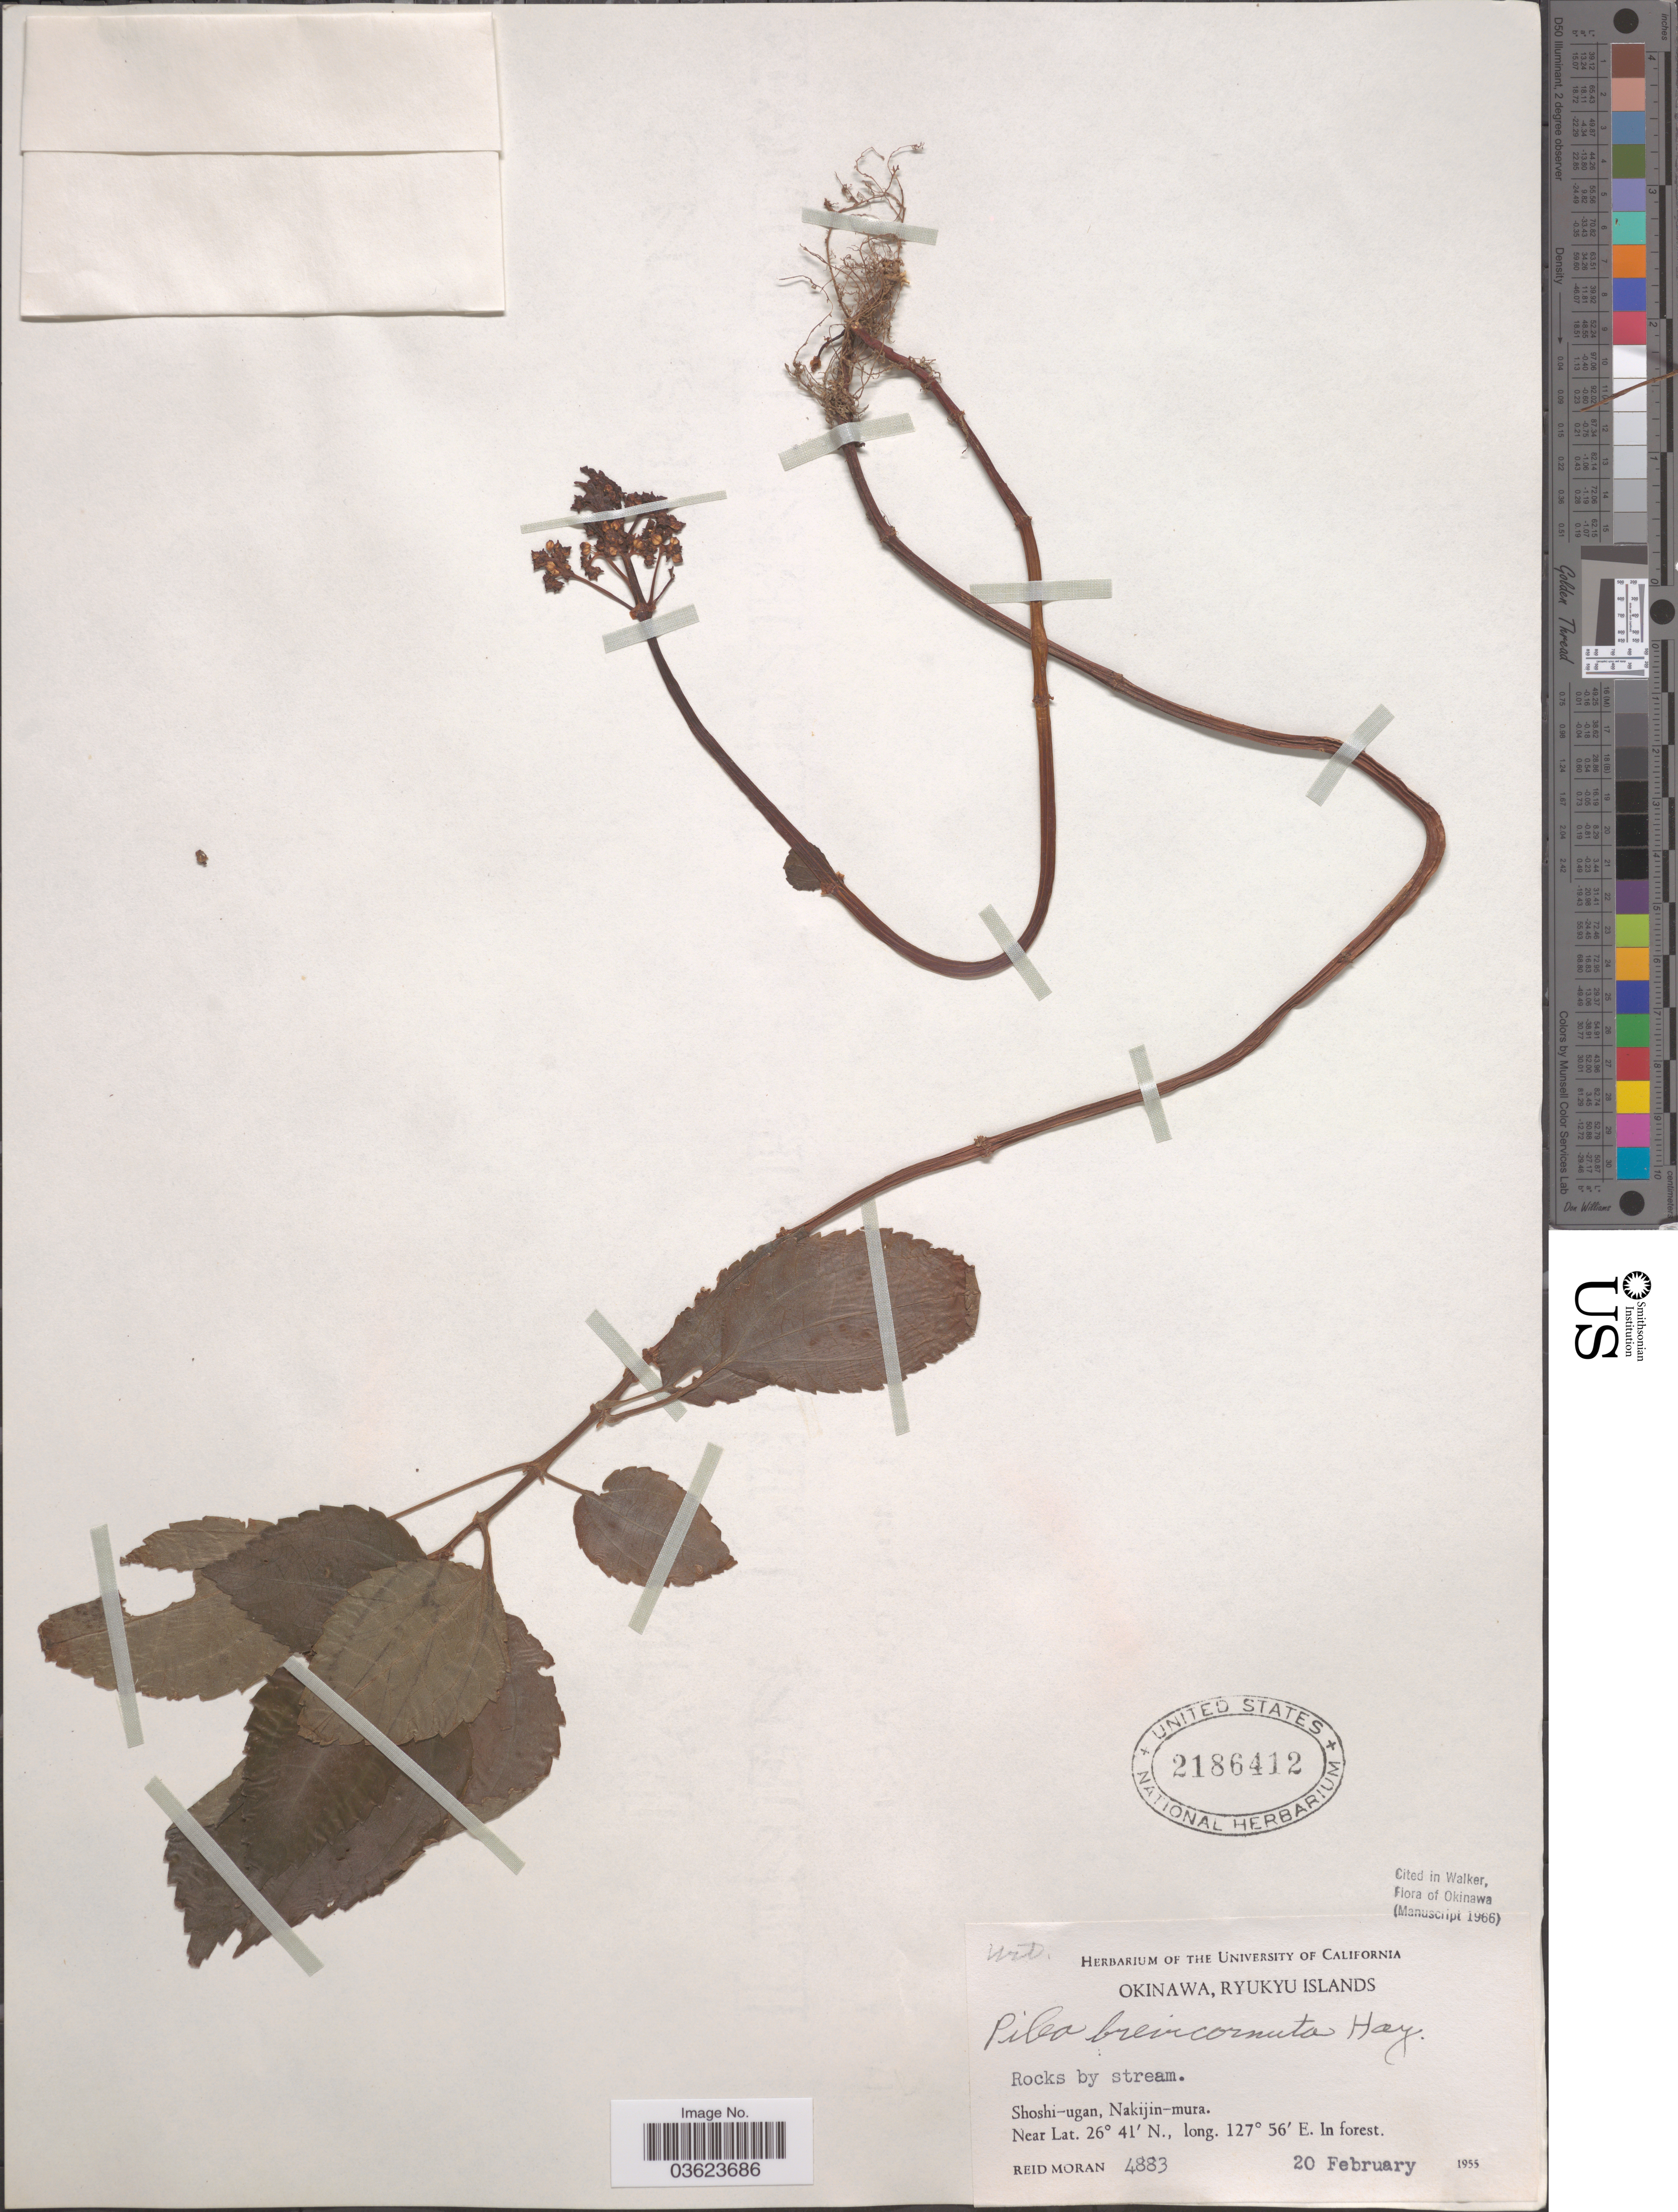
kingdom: Plantae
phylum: Tracheophyta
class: Magnoliopsida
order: Rosales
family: Urticaceae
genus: Pilea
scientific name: Pilea brevicornuta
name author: Hayata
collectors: R. Moran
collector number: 4883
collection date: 1955-02-20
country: Japan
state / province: Okinawa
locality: Ryukyu Islands. Shoshi-ugan, Nakijin-mura.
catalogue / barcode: US 2186412